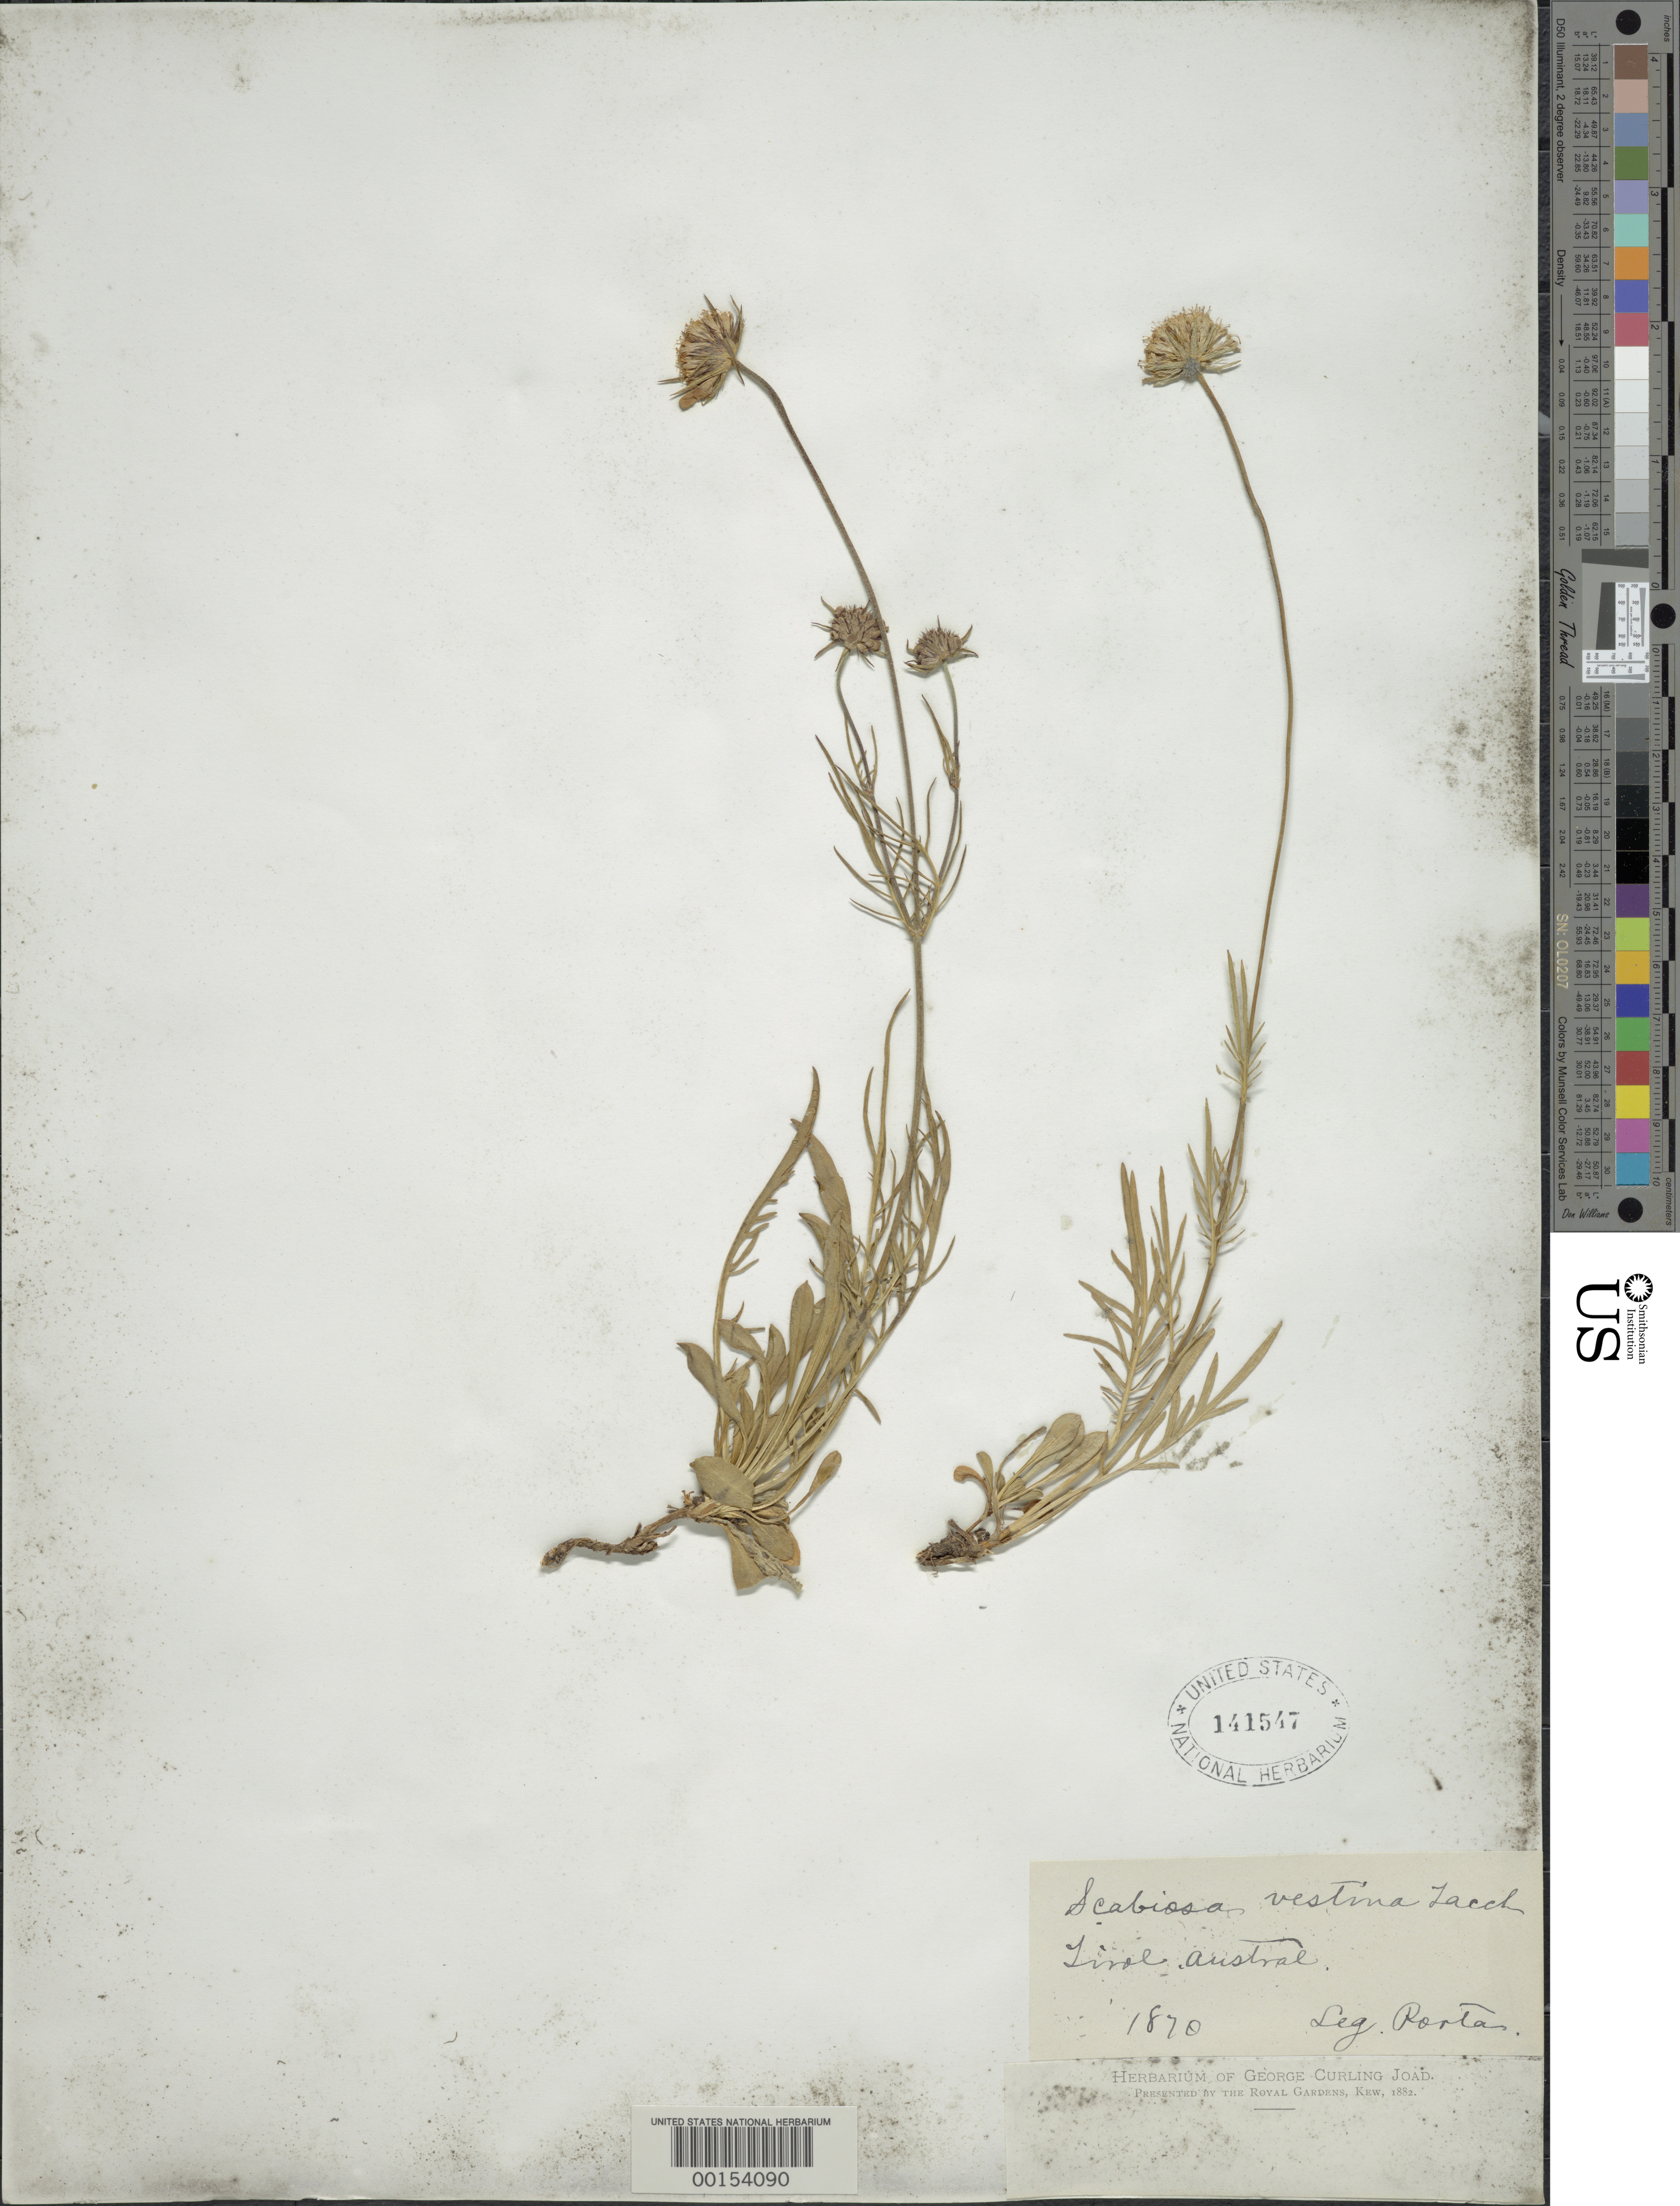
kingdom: Plantae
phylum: Tracheophyta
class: Magnoliopsida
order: Dipsacales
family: Caprifoliaceae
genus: Scabiosa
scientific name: Scabiosa vestina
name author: Fauh.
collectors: -- Porta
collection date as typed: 1870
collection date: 1870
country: Austria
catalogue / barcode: US 141547